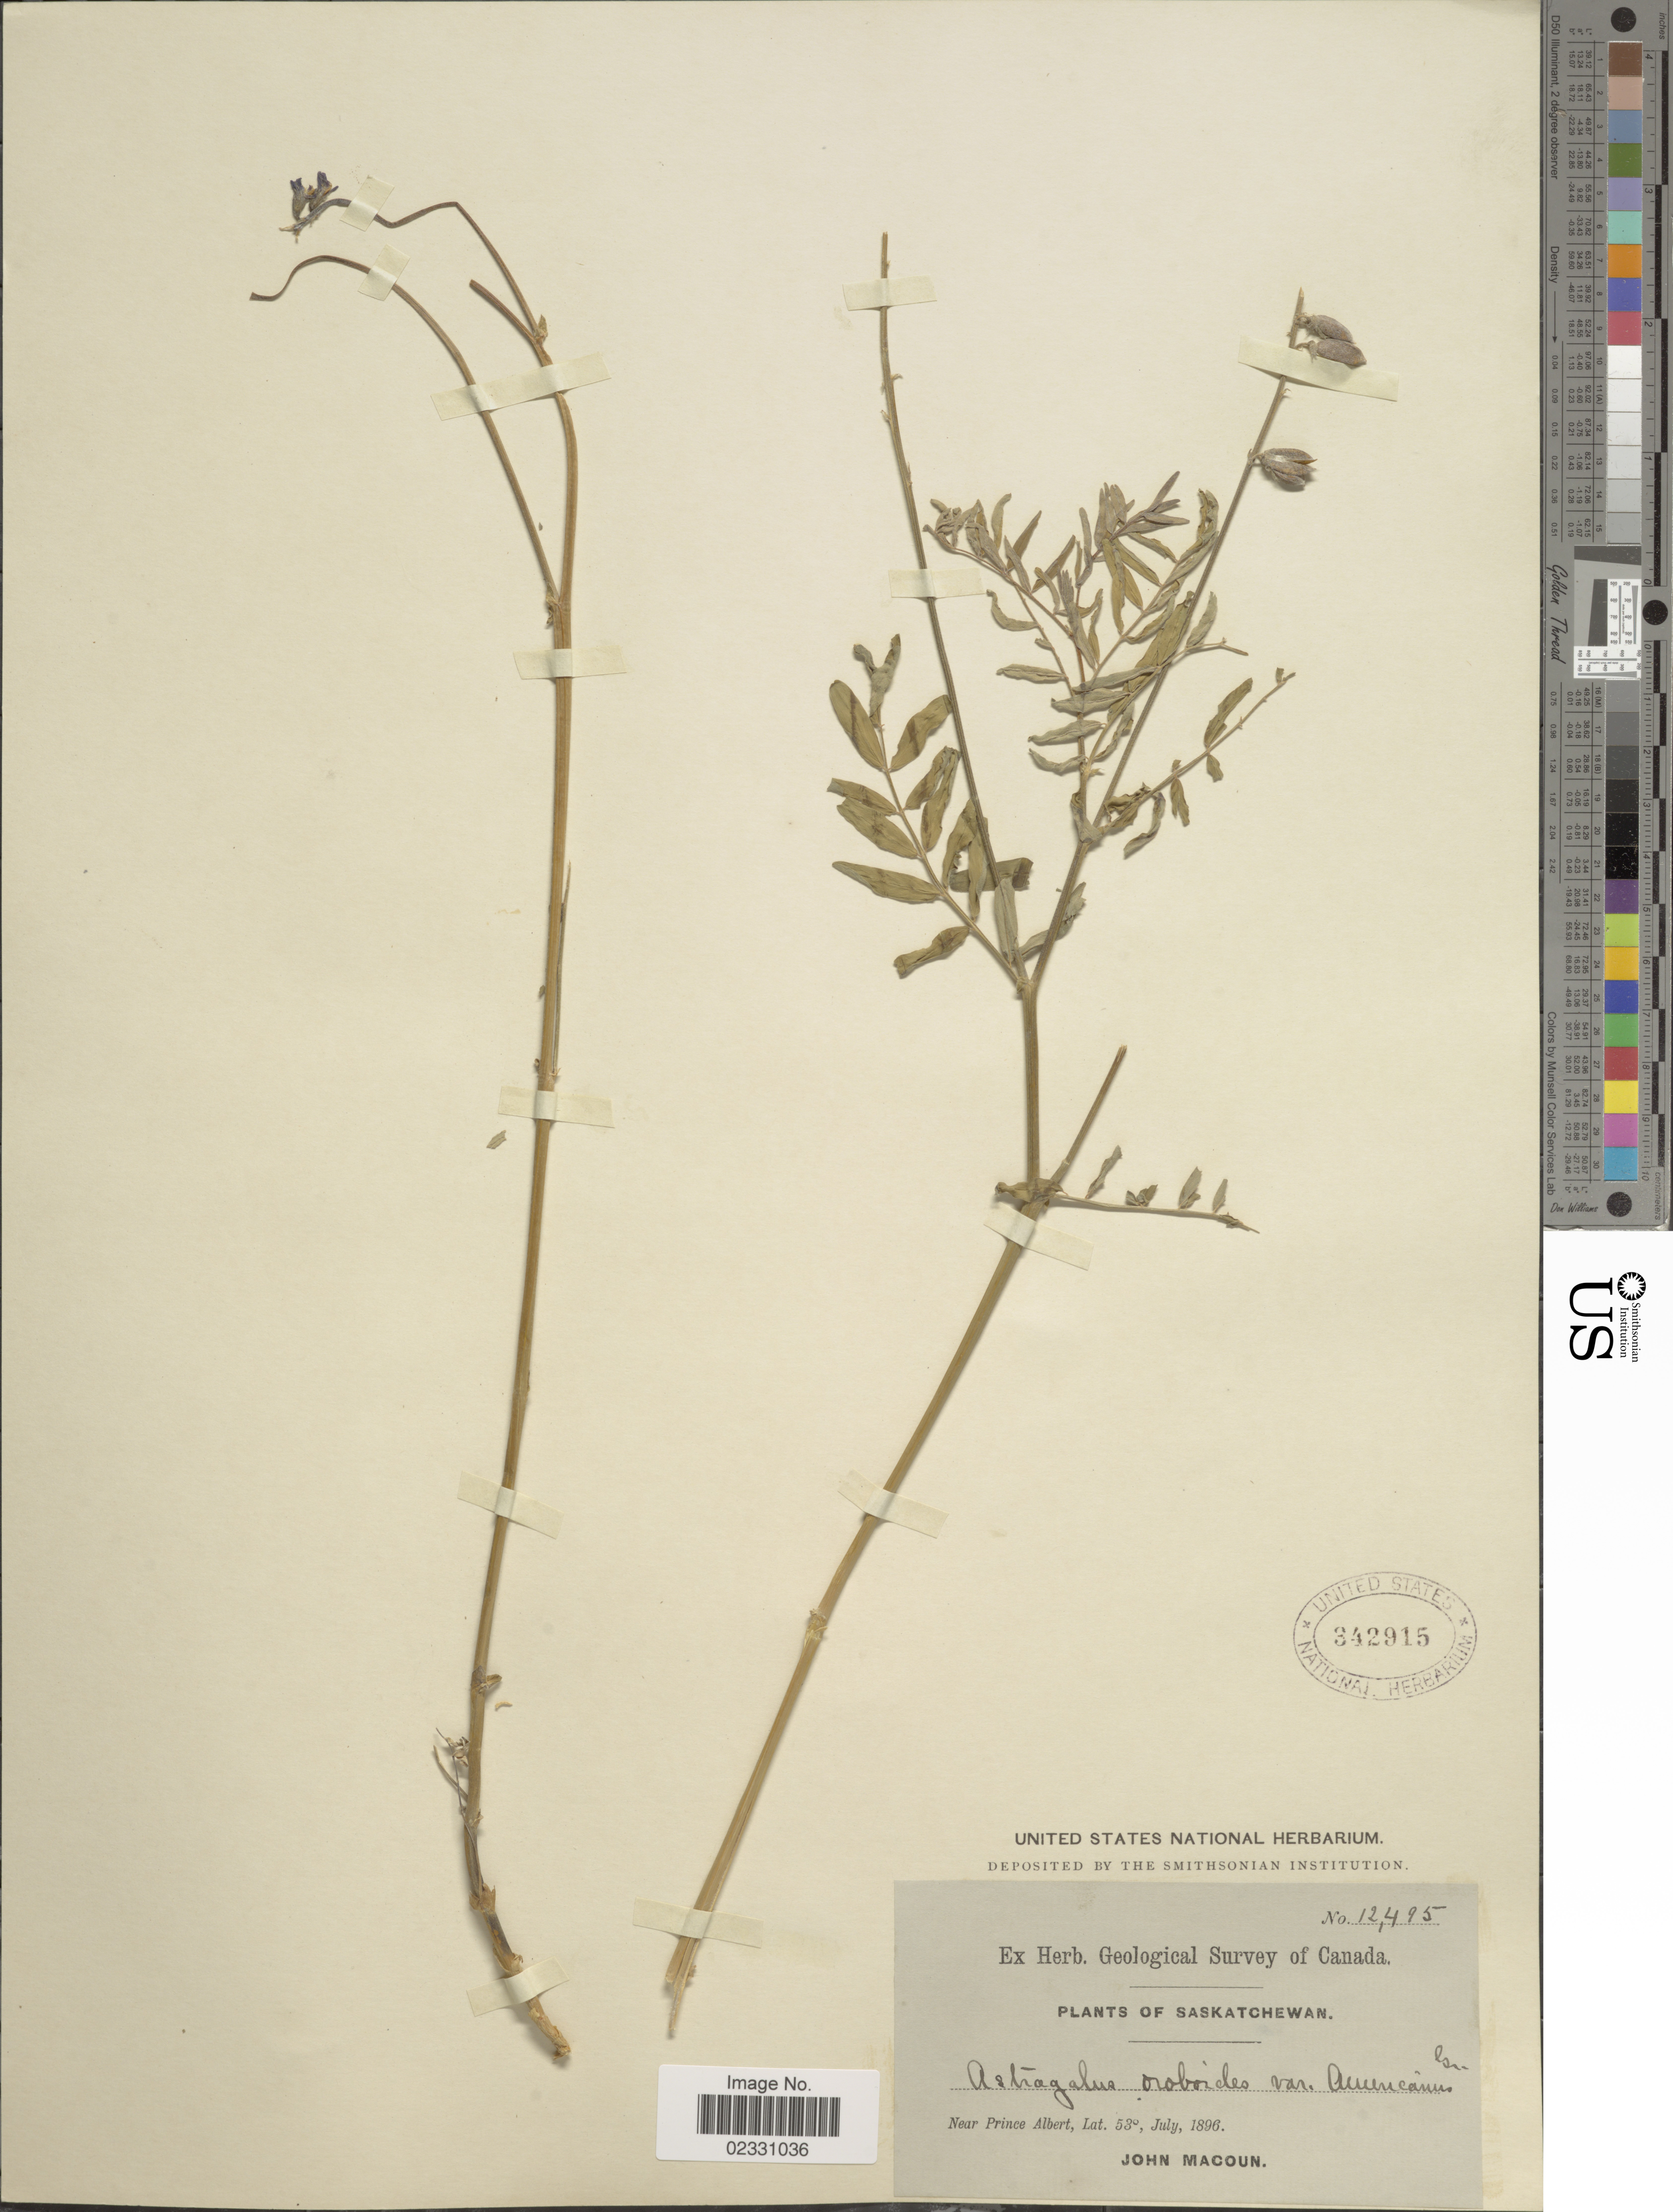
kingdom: Plantae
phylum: Tracheophyta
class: Magnoliopsida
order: Fabales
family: Fabaceae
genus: Astragalus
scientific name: Astragalus oroboides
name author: Hornem.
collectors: J. Macoun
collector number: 12495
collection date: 1896-07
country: Canada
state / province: Saskatchewan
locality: Near Prince Albert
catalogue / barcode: US 342915